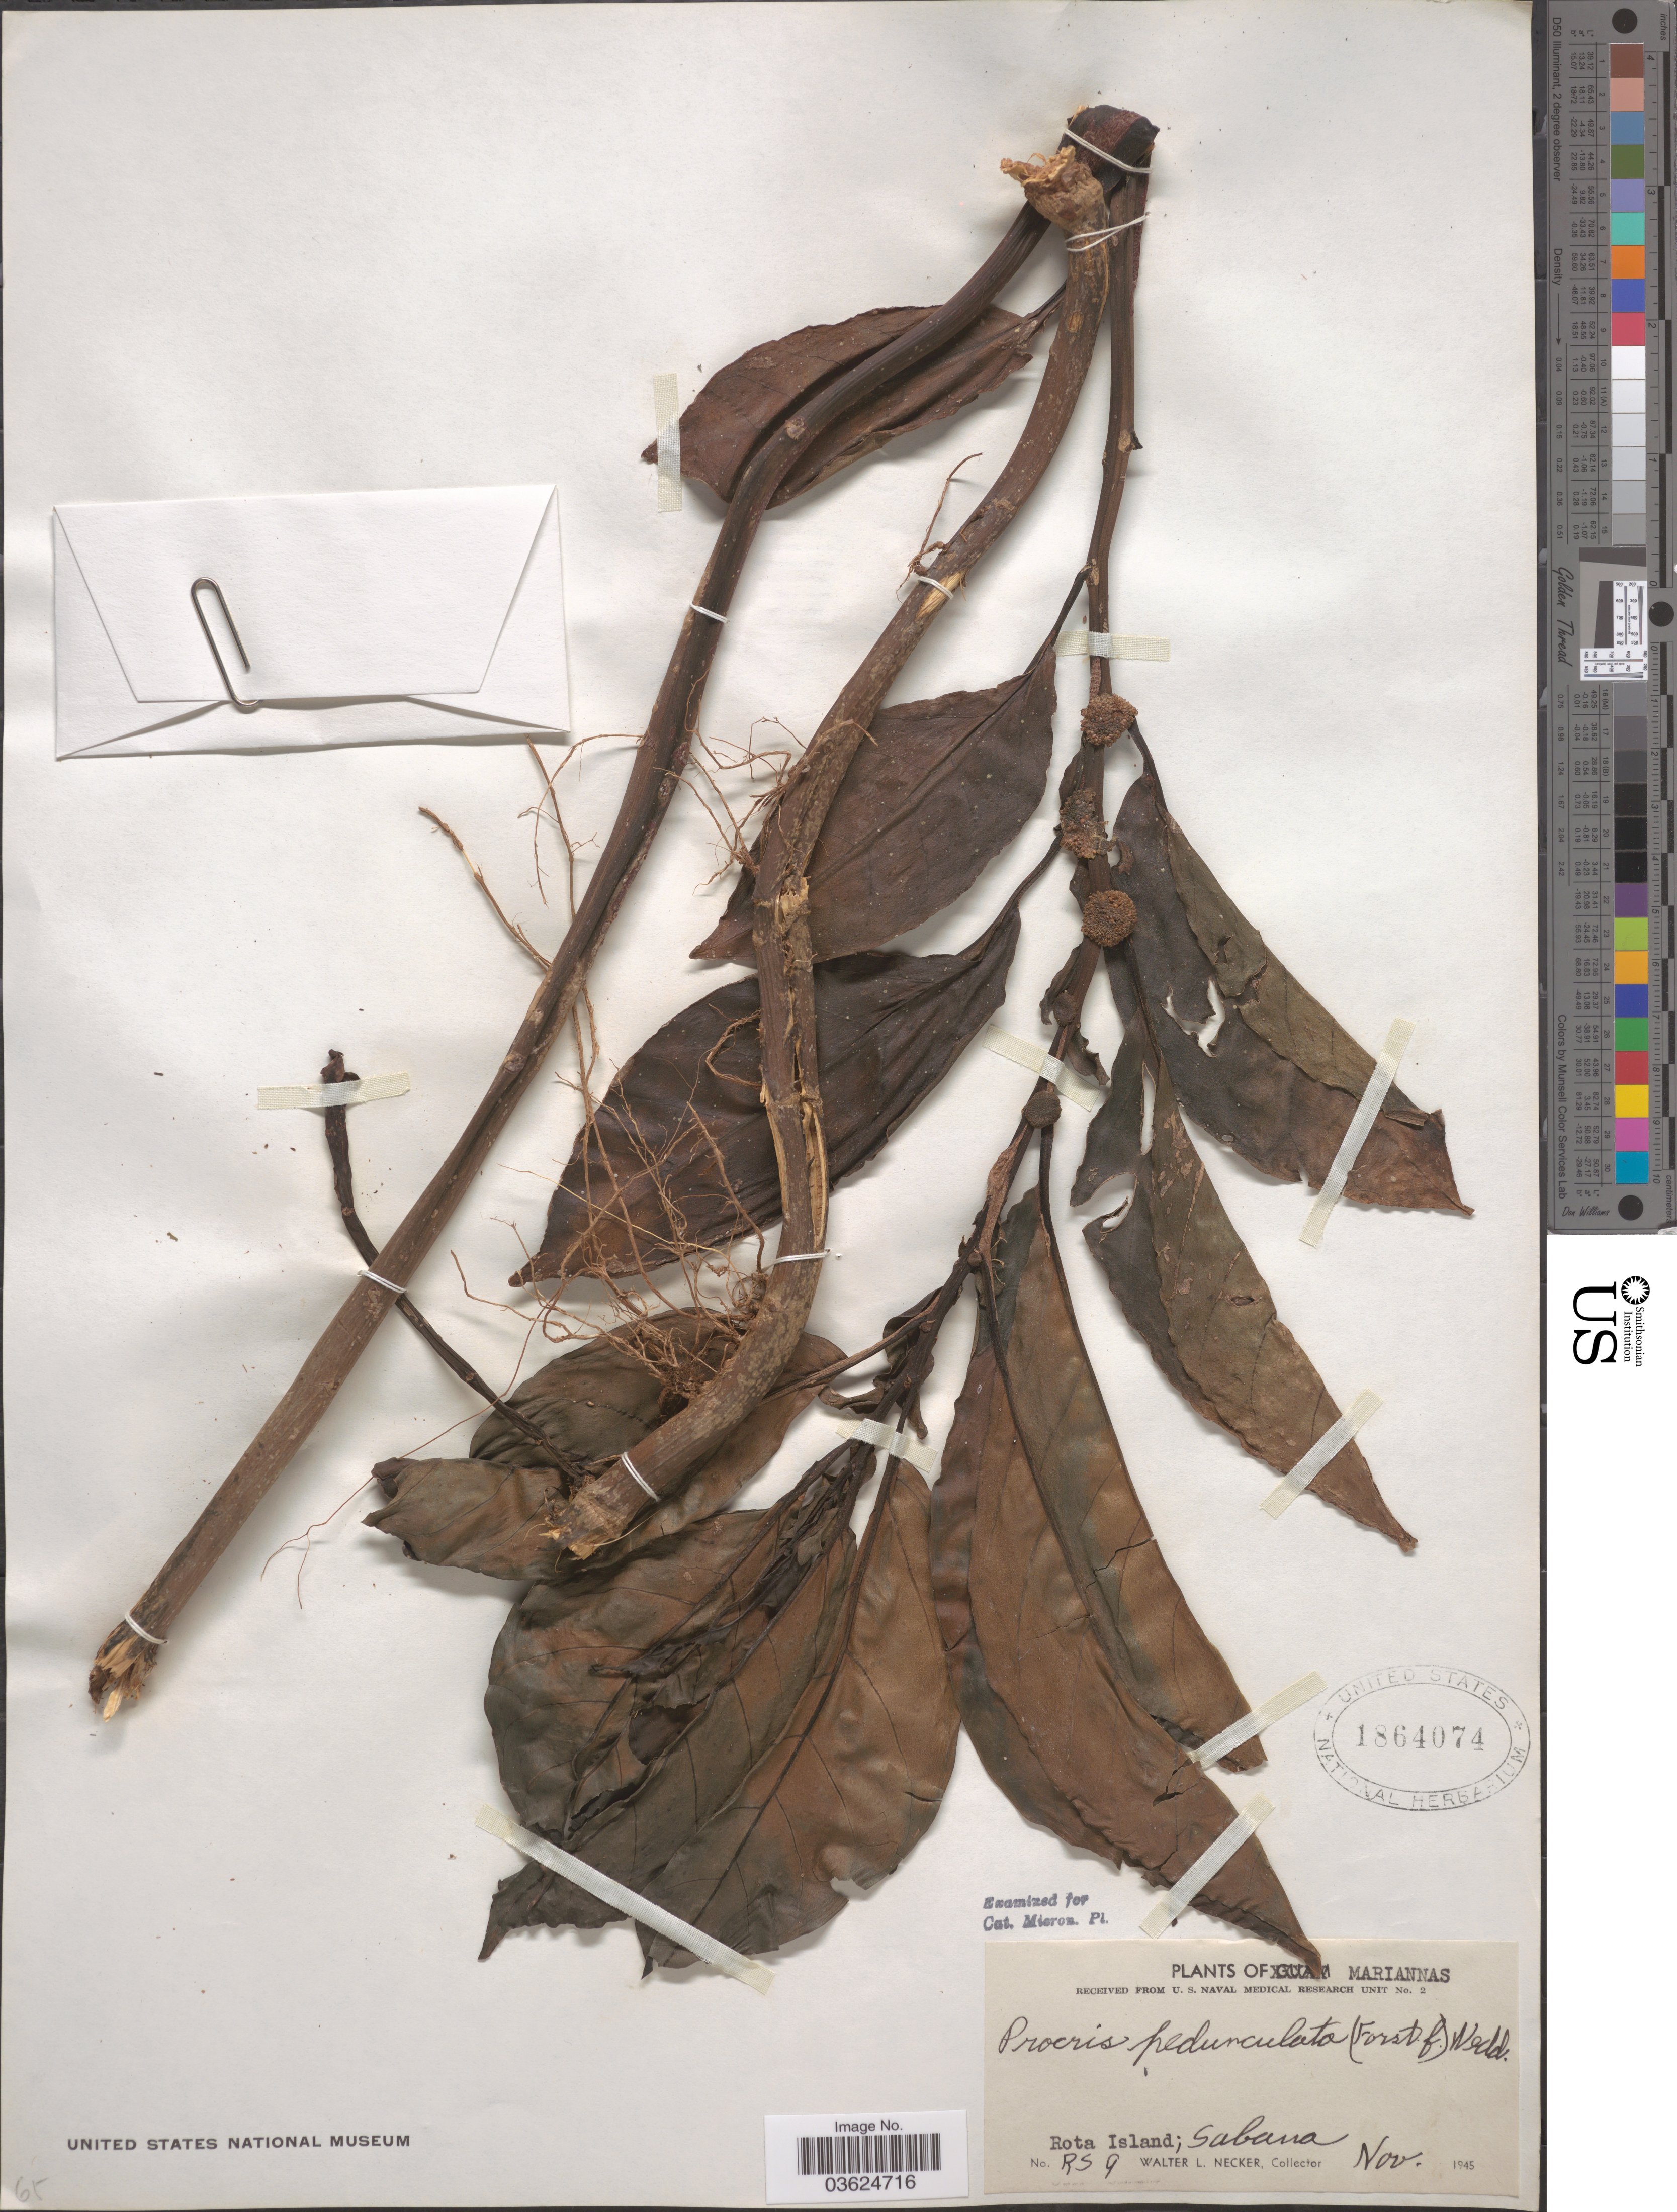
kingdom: Plantae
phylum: Tracheophyta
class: Magnoliopsida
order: Rosales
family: Urticaceae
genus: Procris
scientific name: Procris pedunculata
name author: (J.R. Forst. & G. Forst.) Wedd.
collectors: W. L. Necker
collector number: RS9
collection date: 1945-11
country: Northern Mariana Islands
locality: Marianas. Rota Island; Sabana.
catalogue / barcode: US 1864074